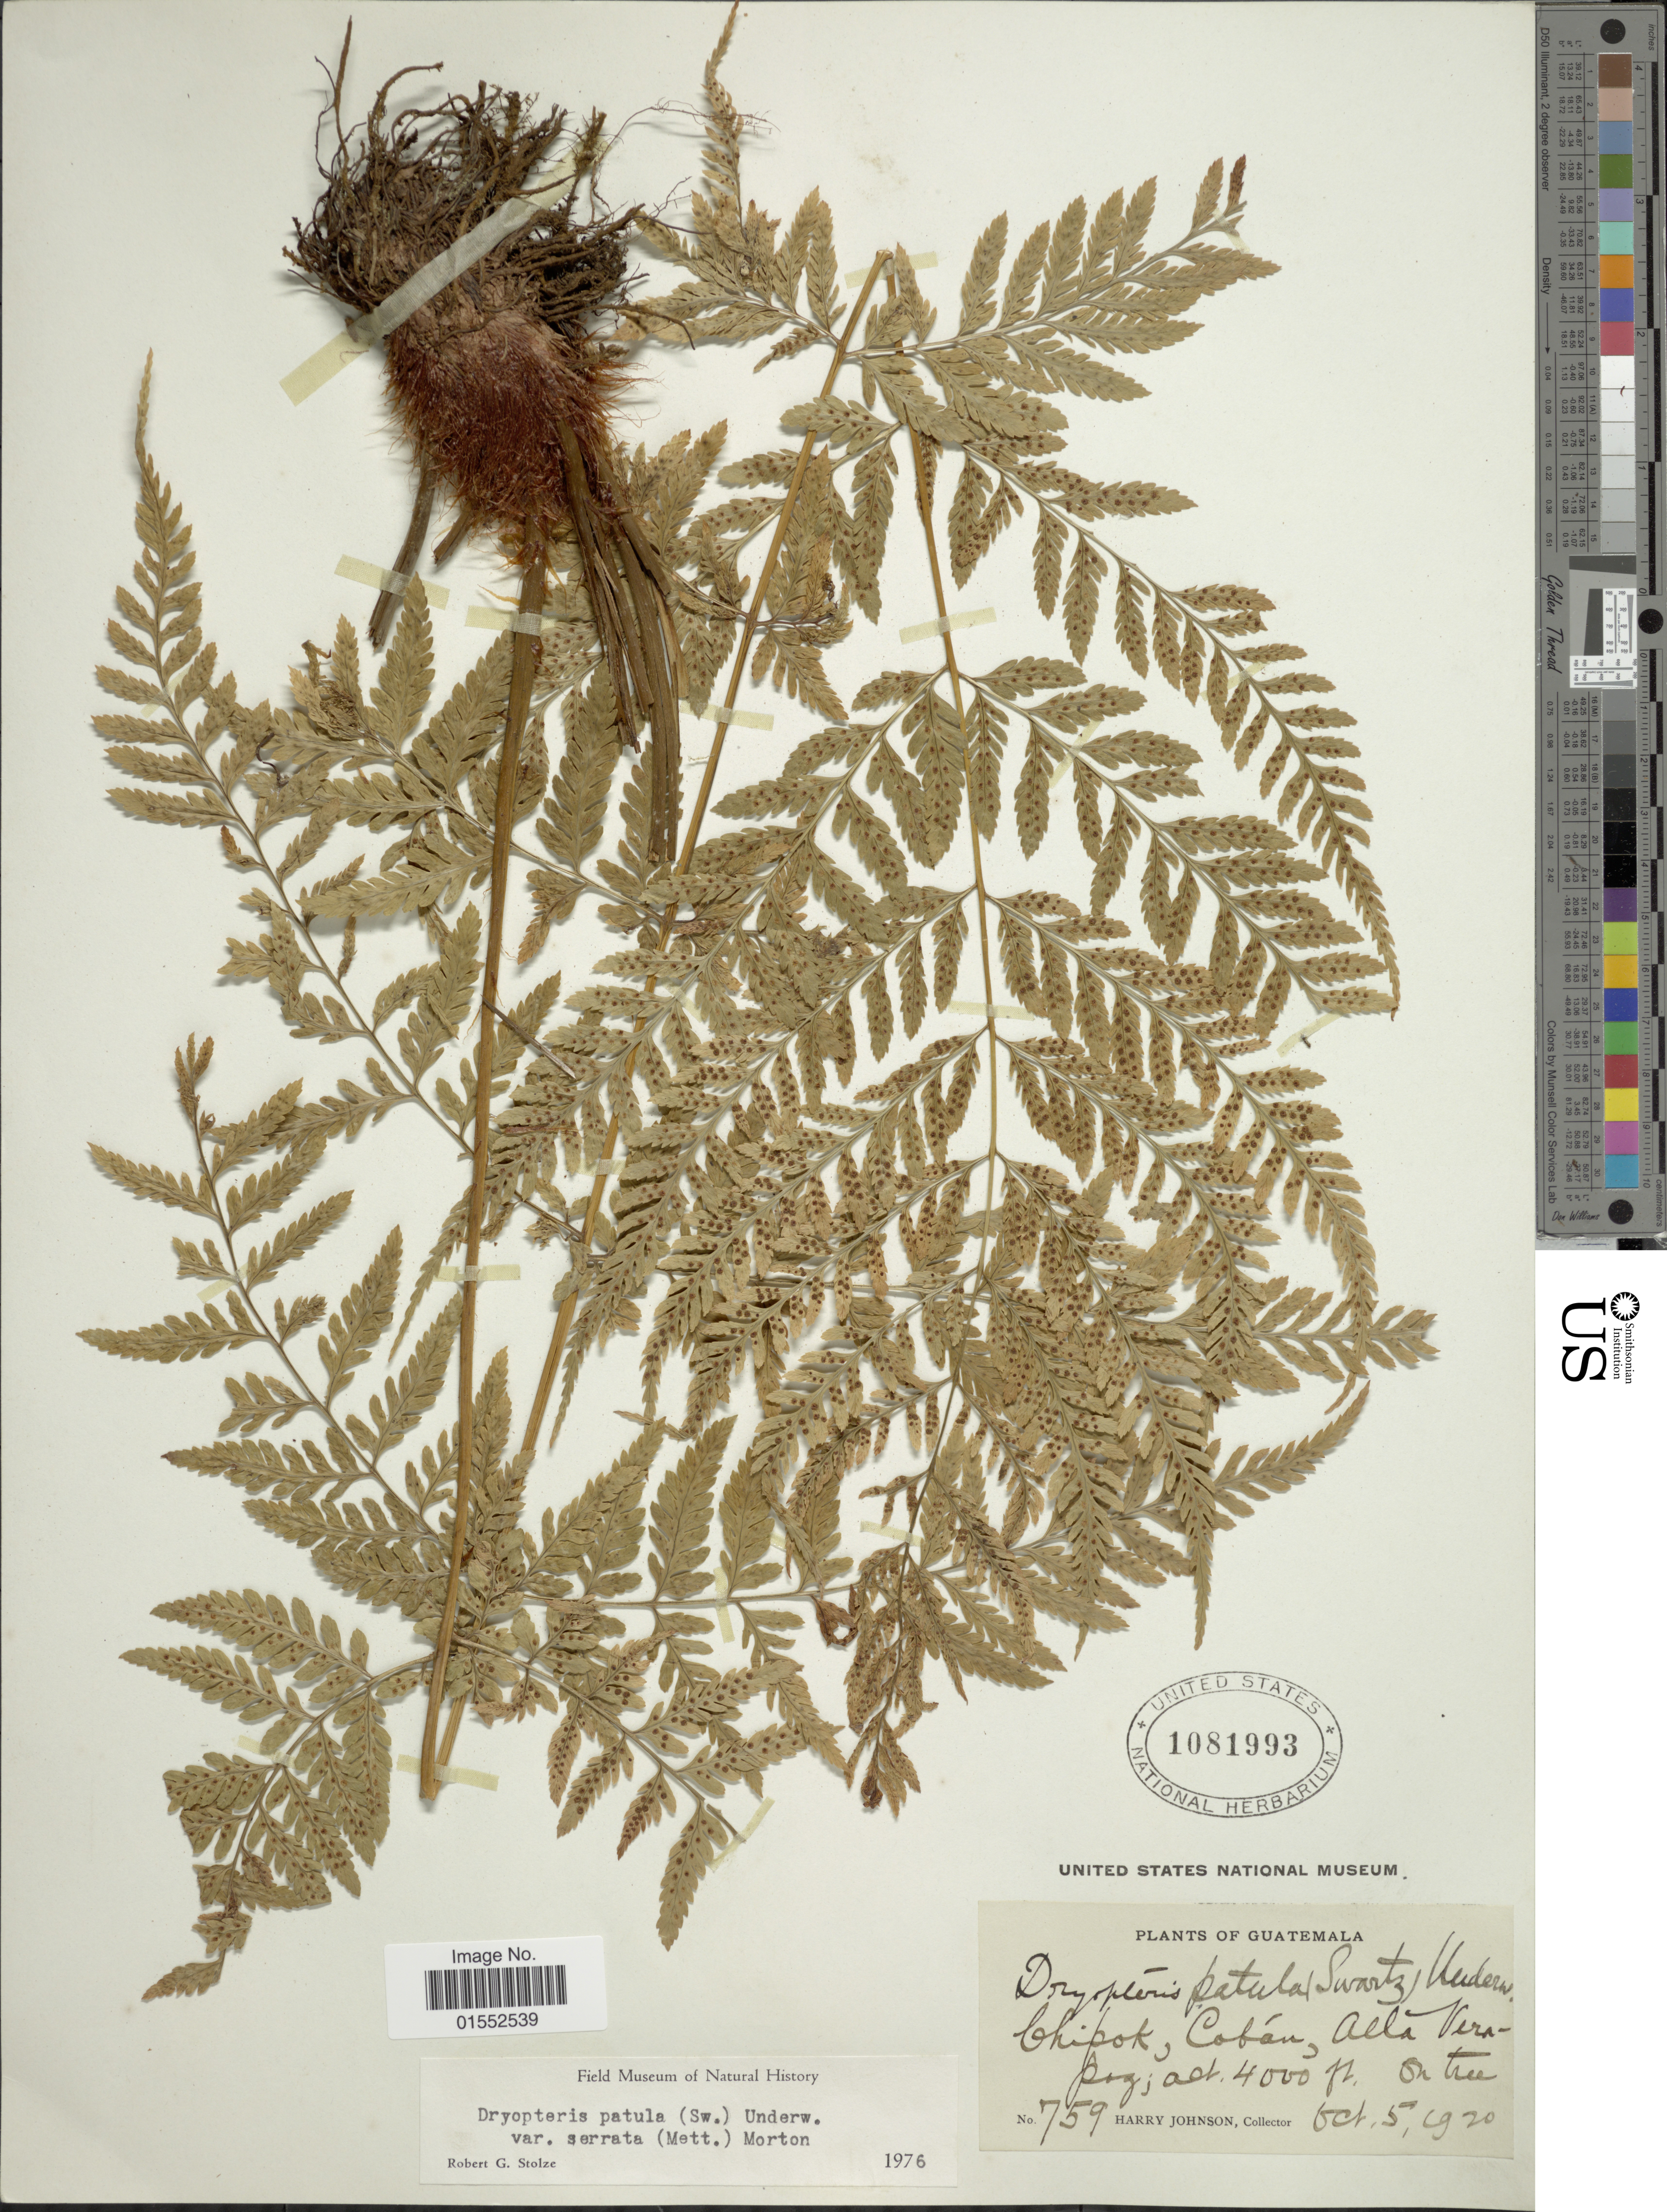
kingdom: Plantae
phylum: Tracheophyta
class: Polypodiopsida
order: Polypodiales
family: Dryopteridaceae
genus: Dryopteris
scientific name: Dryopteris patula var. serrata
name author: (Mett.) C.V. Morton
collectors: H. Johnson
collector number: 759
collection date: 1920-10-05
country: Guatemala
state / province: Alta Verapaz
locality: Guatemala, Chipok, Coban, Alta Verapaz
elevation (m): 1219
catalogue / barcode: US 1081993